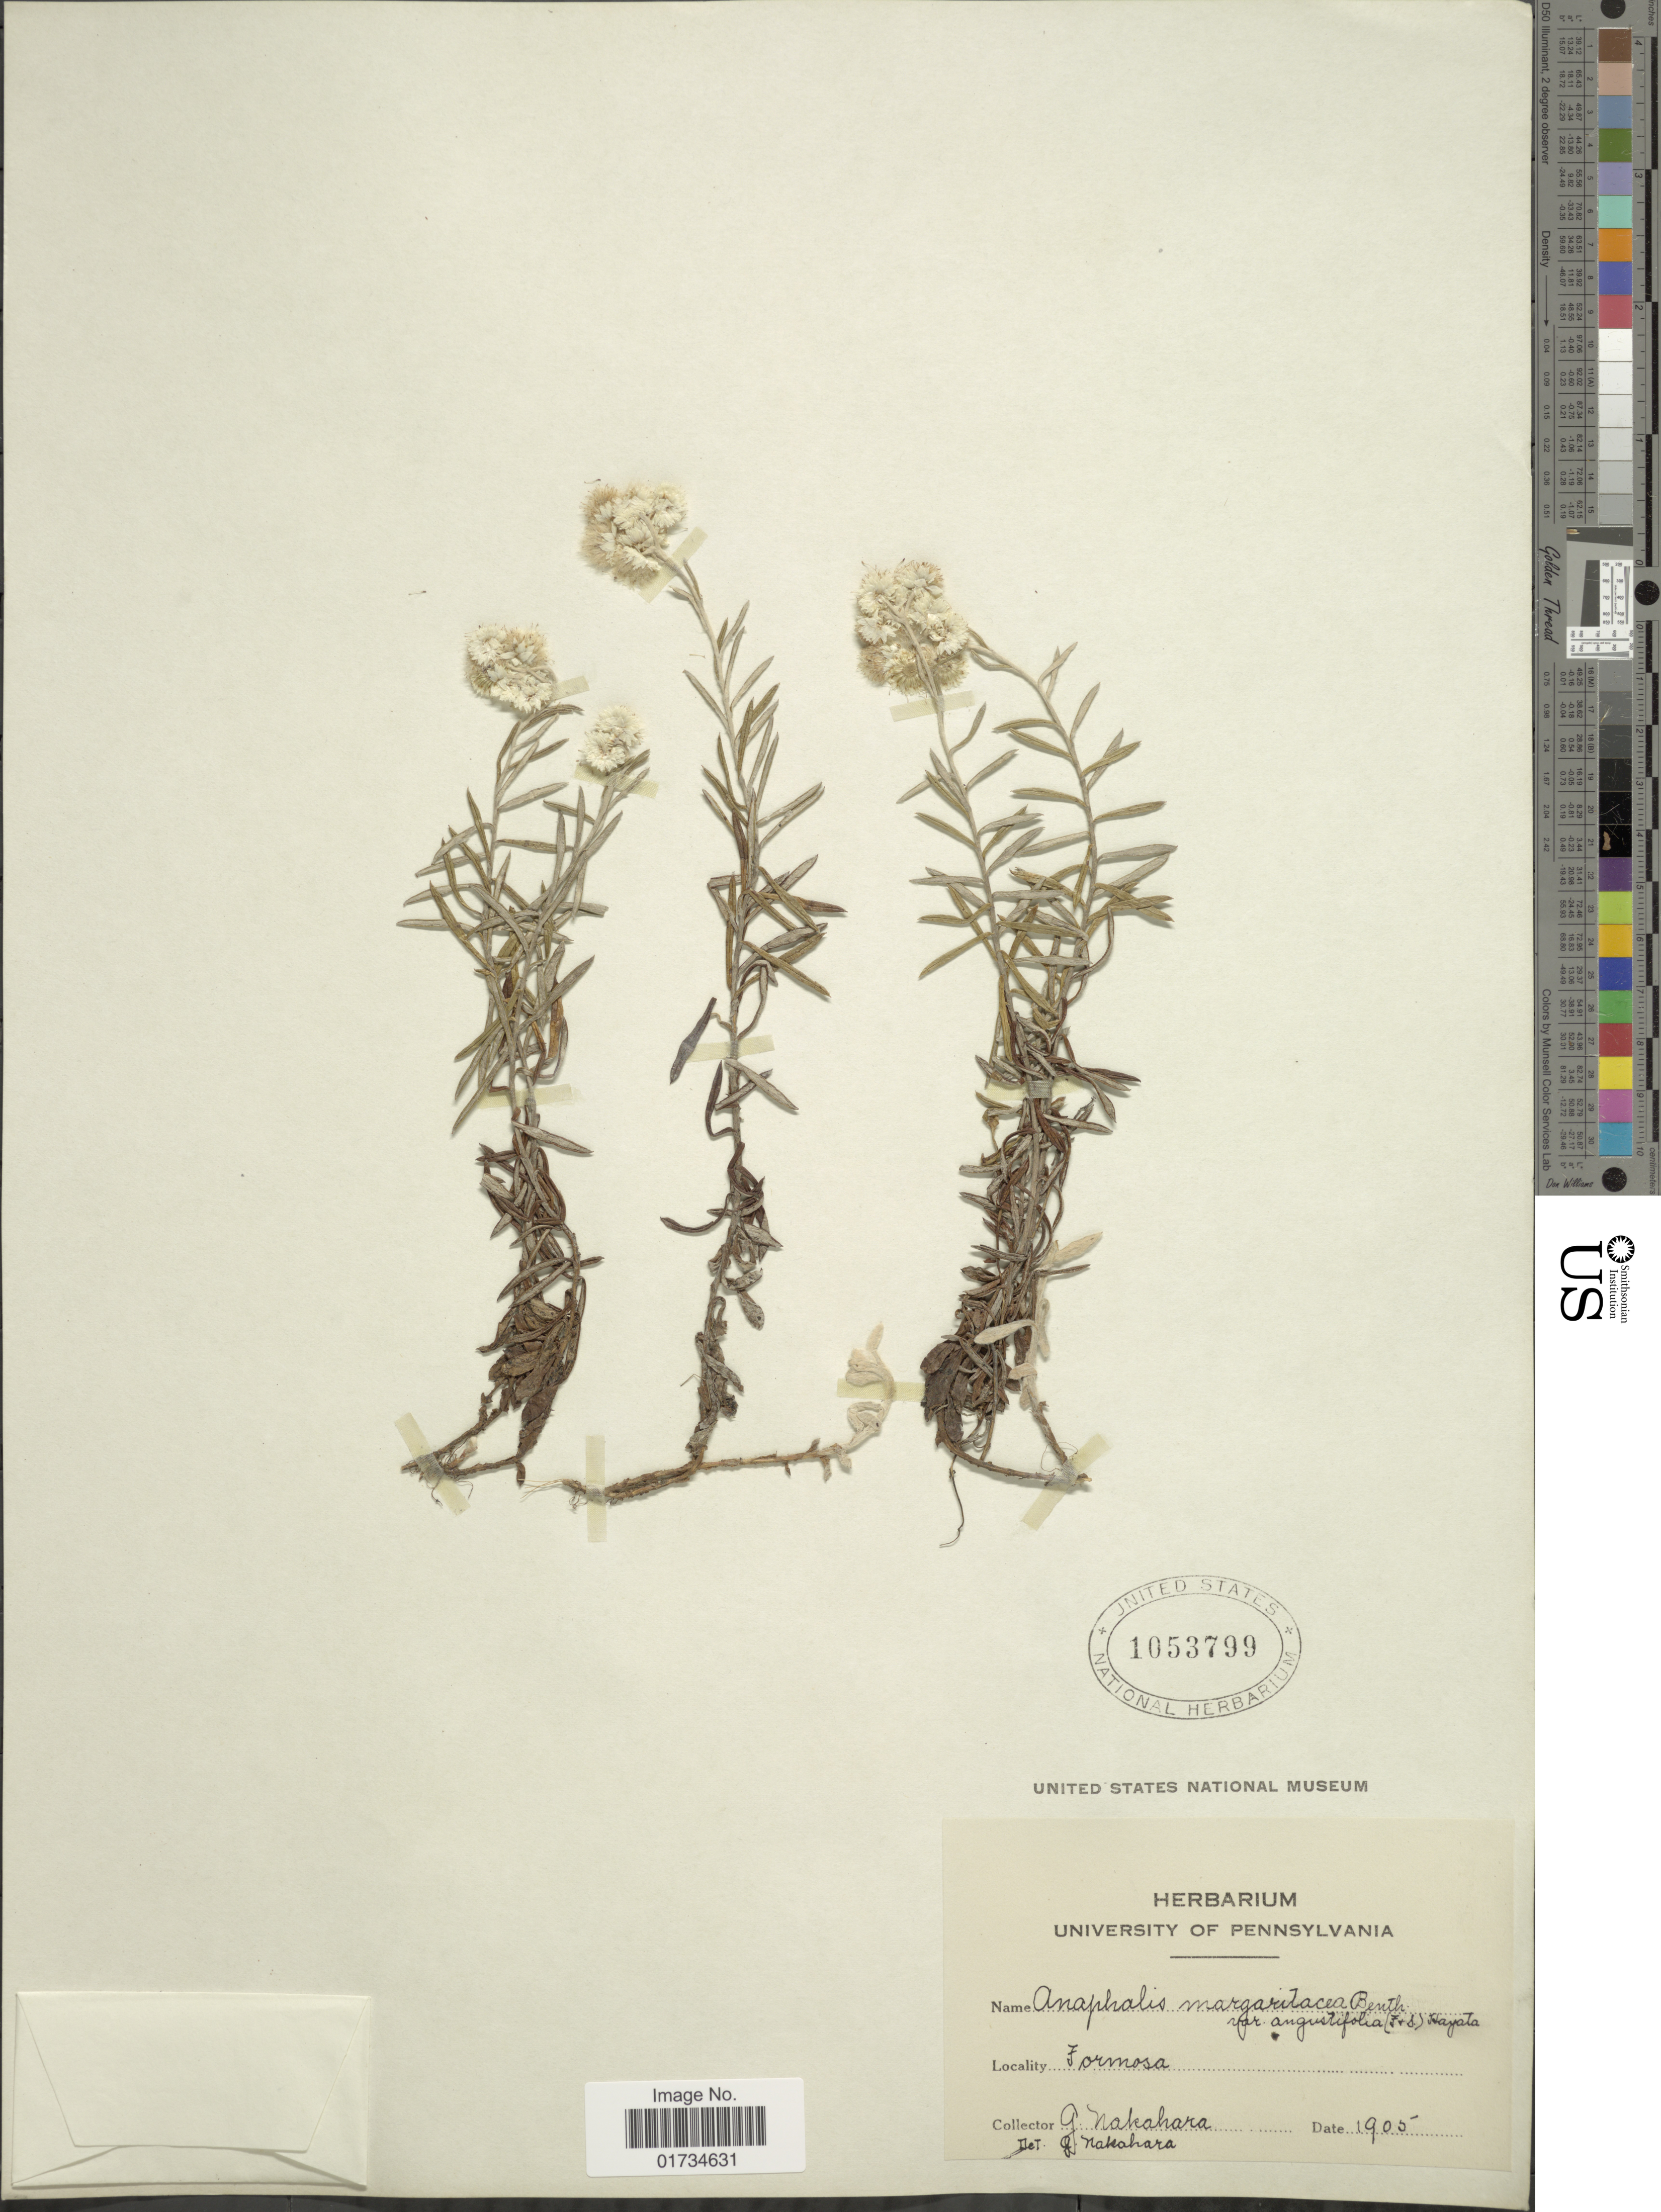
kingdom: Plantae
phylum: Tracheophyta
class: Magnoliopsida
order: Asterales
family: Asteraceae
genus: Anaphalis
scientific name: Anaphalis margaritacea var. angustifolia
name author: (Franch. & Sav.) Hayata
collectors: G. Nakahara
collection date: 1905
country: Taiwan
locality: Formosa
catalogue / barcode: US 1053799